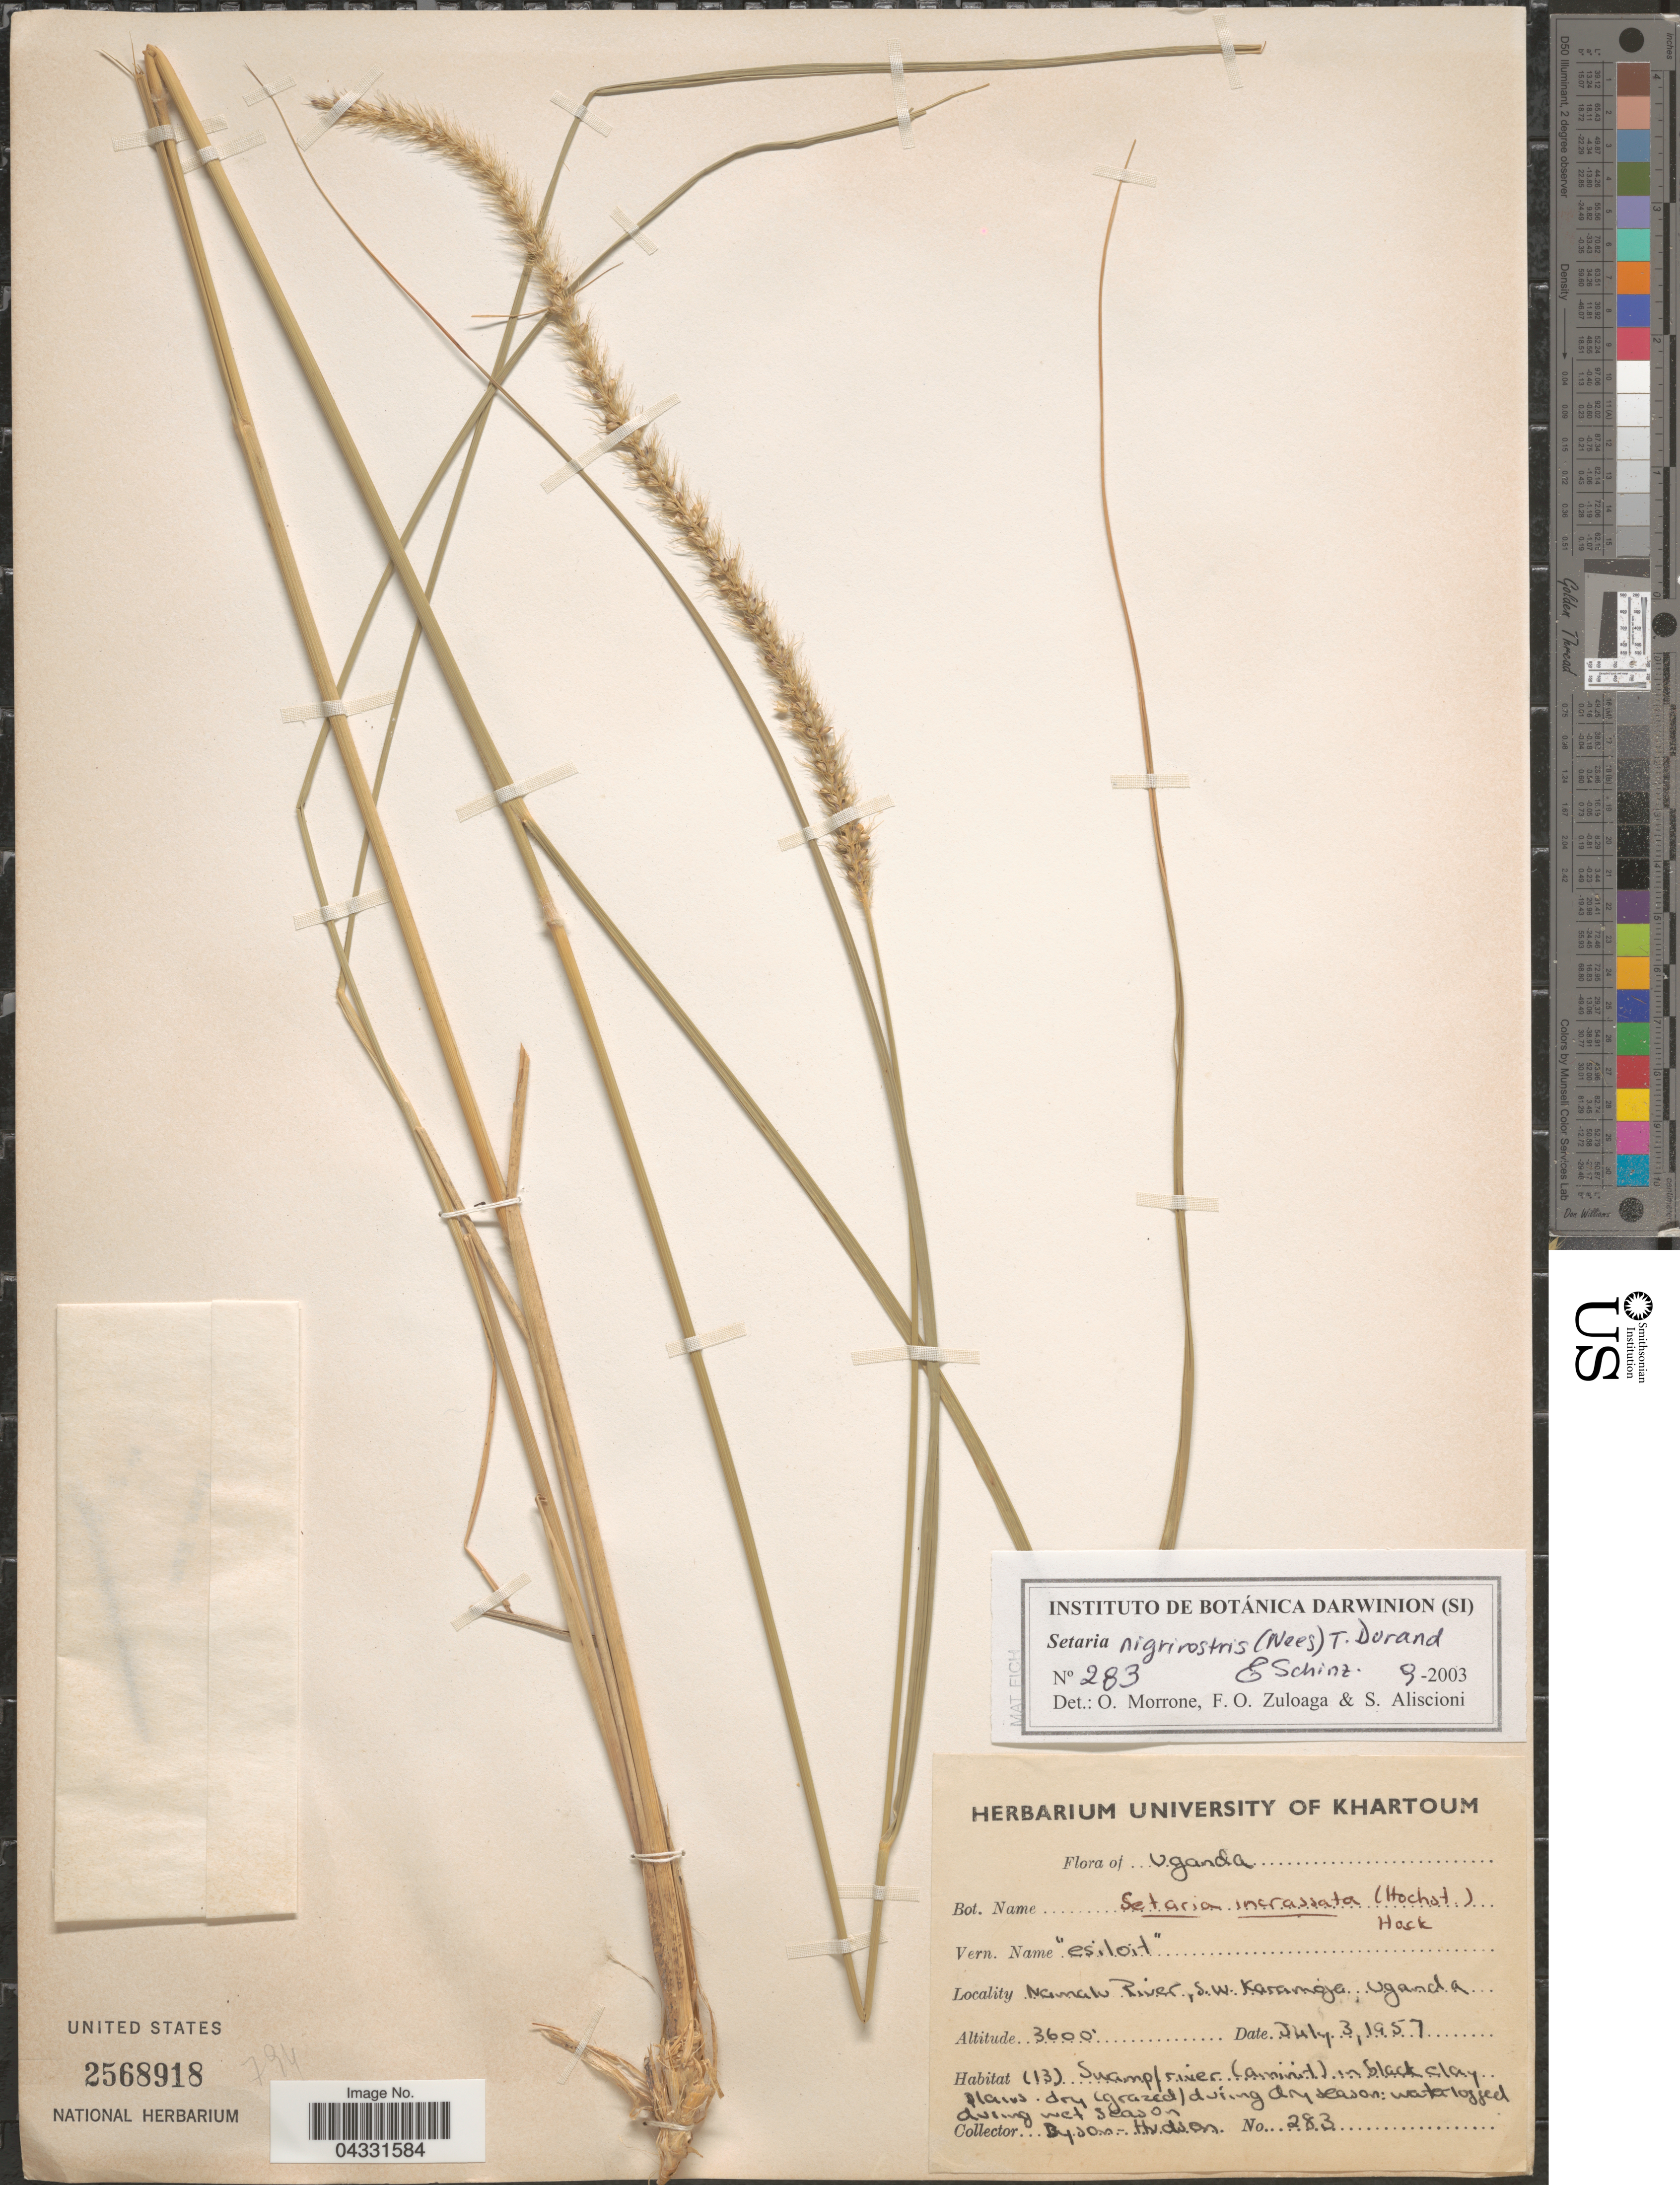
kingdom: Plantae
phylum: Tracheophyta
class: Liliopsida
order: Poales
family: Poaceae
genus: Setaria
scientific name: Setaria nigrirostris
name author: (Nees) Durand & Schinz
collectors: Dyson-Hudson, --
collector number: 283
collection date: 1957-07-03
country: Uganda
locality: Namalu River, S.W. Karamoje.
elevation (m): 1097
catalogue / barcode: US 2568918